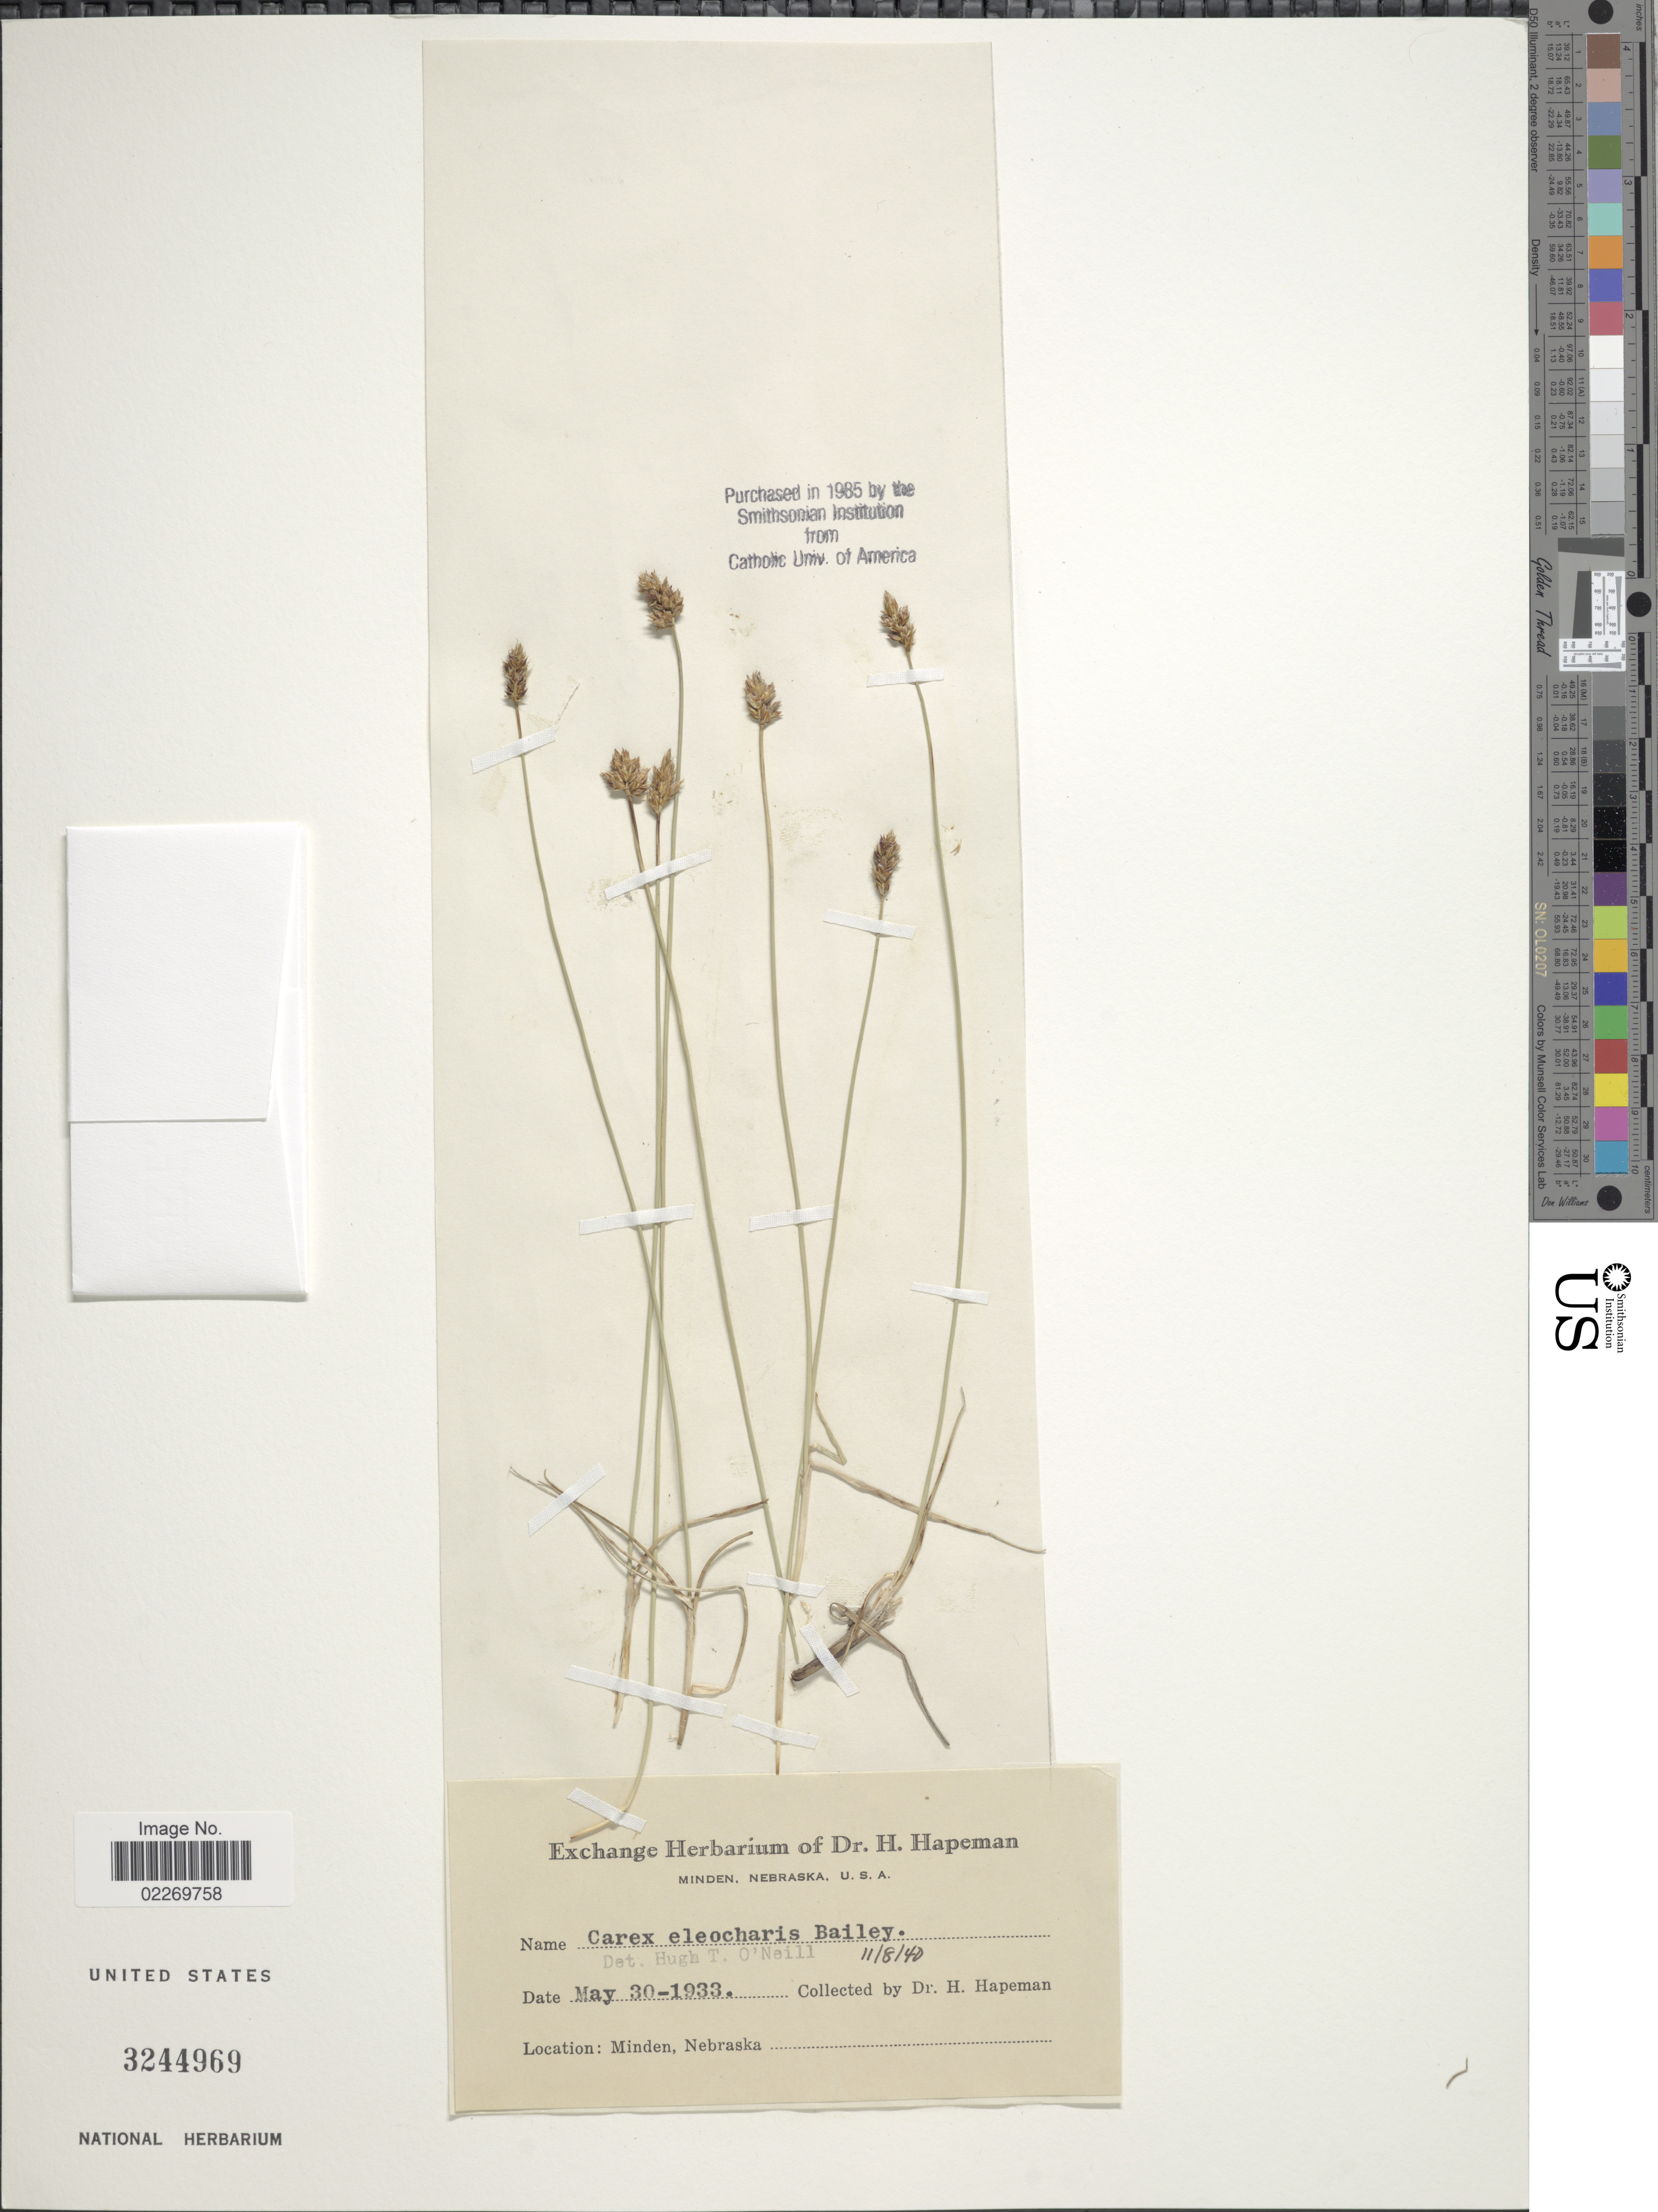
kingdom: Plantae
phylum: Tracheophyta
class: Liliopsida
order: Poales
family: Cyperaceae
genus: Carex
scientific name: Carex eleocharis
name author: L.H. Bailey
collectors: H. Hapeman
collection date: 1933-05-30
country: United States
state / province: Nebraska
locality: Minden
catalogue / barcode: US 3244969